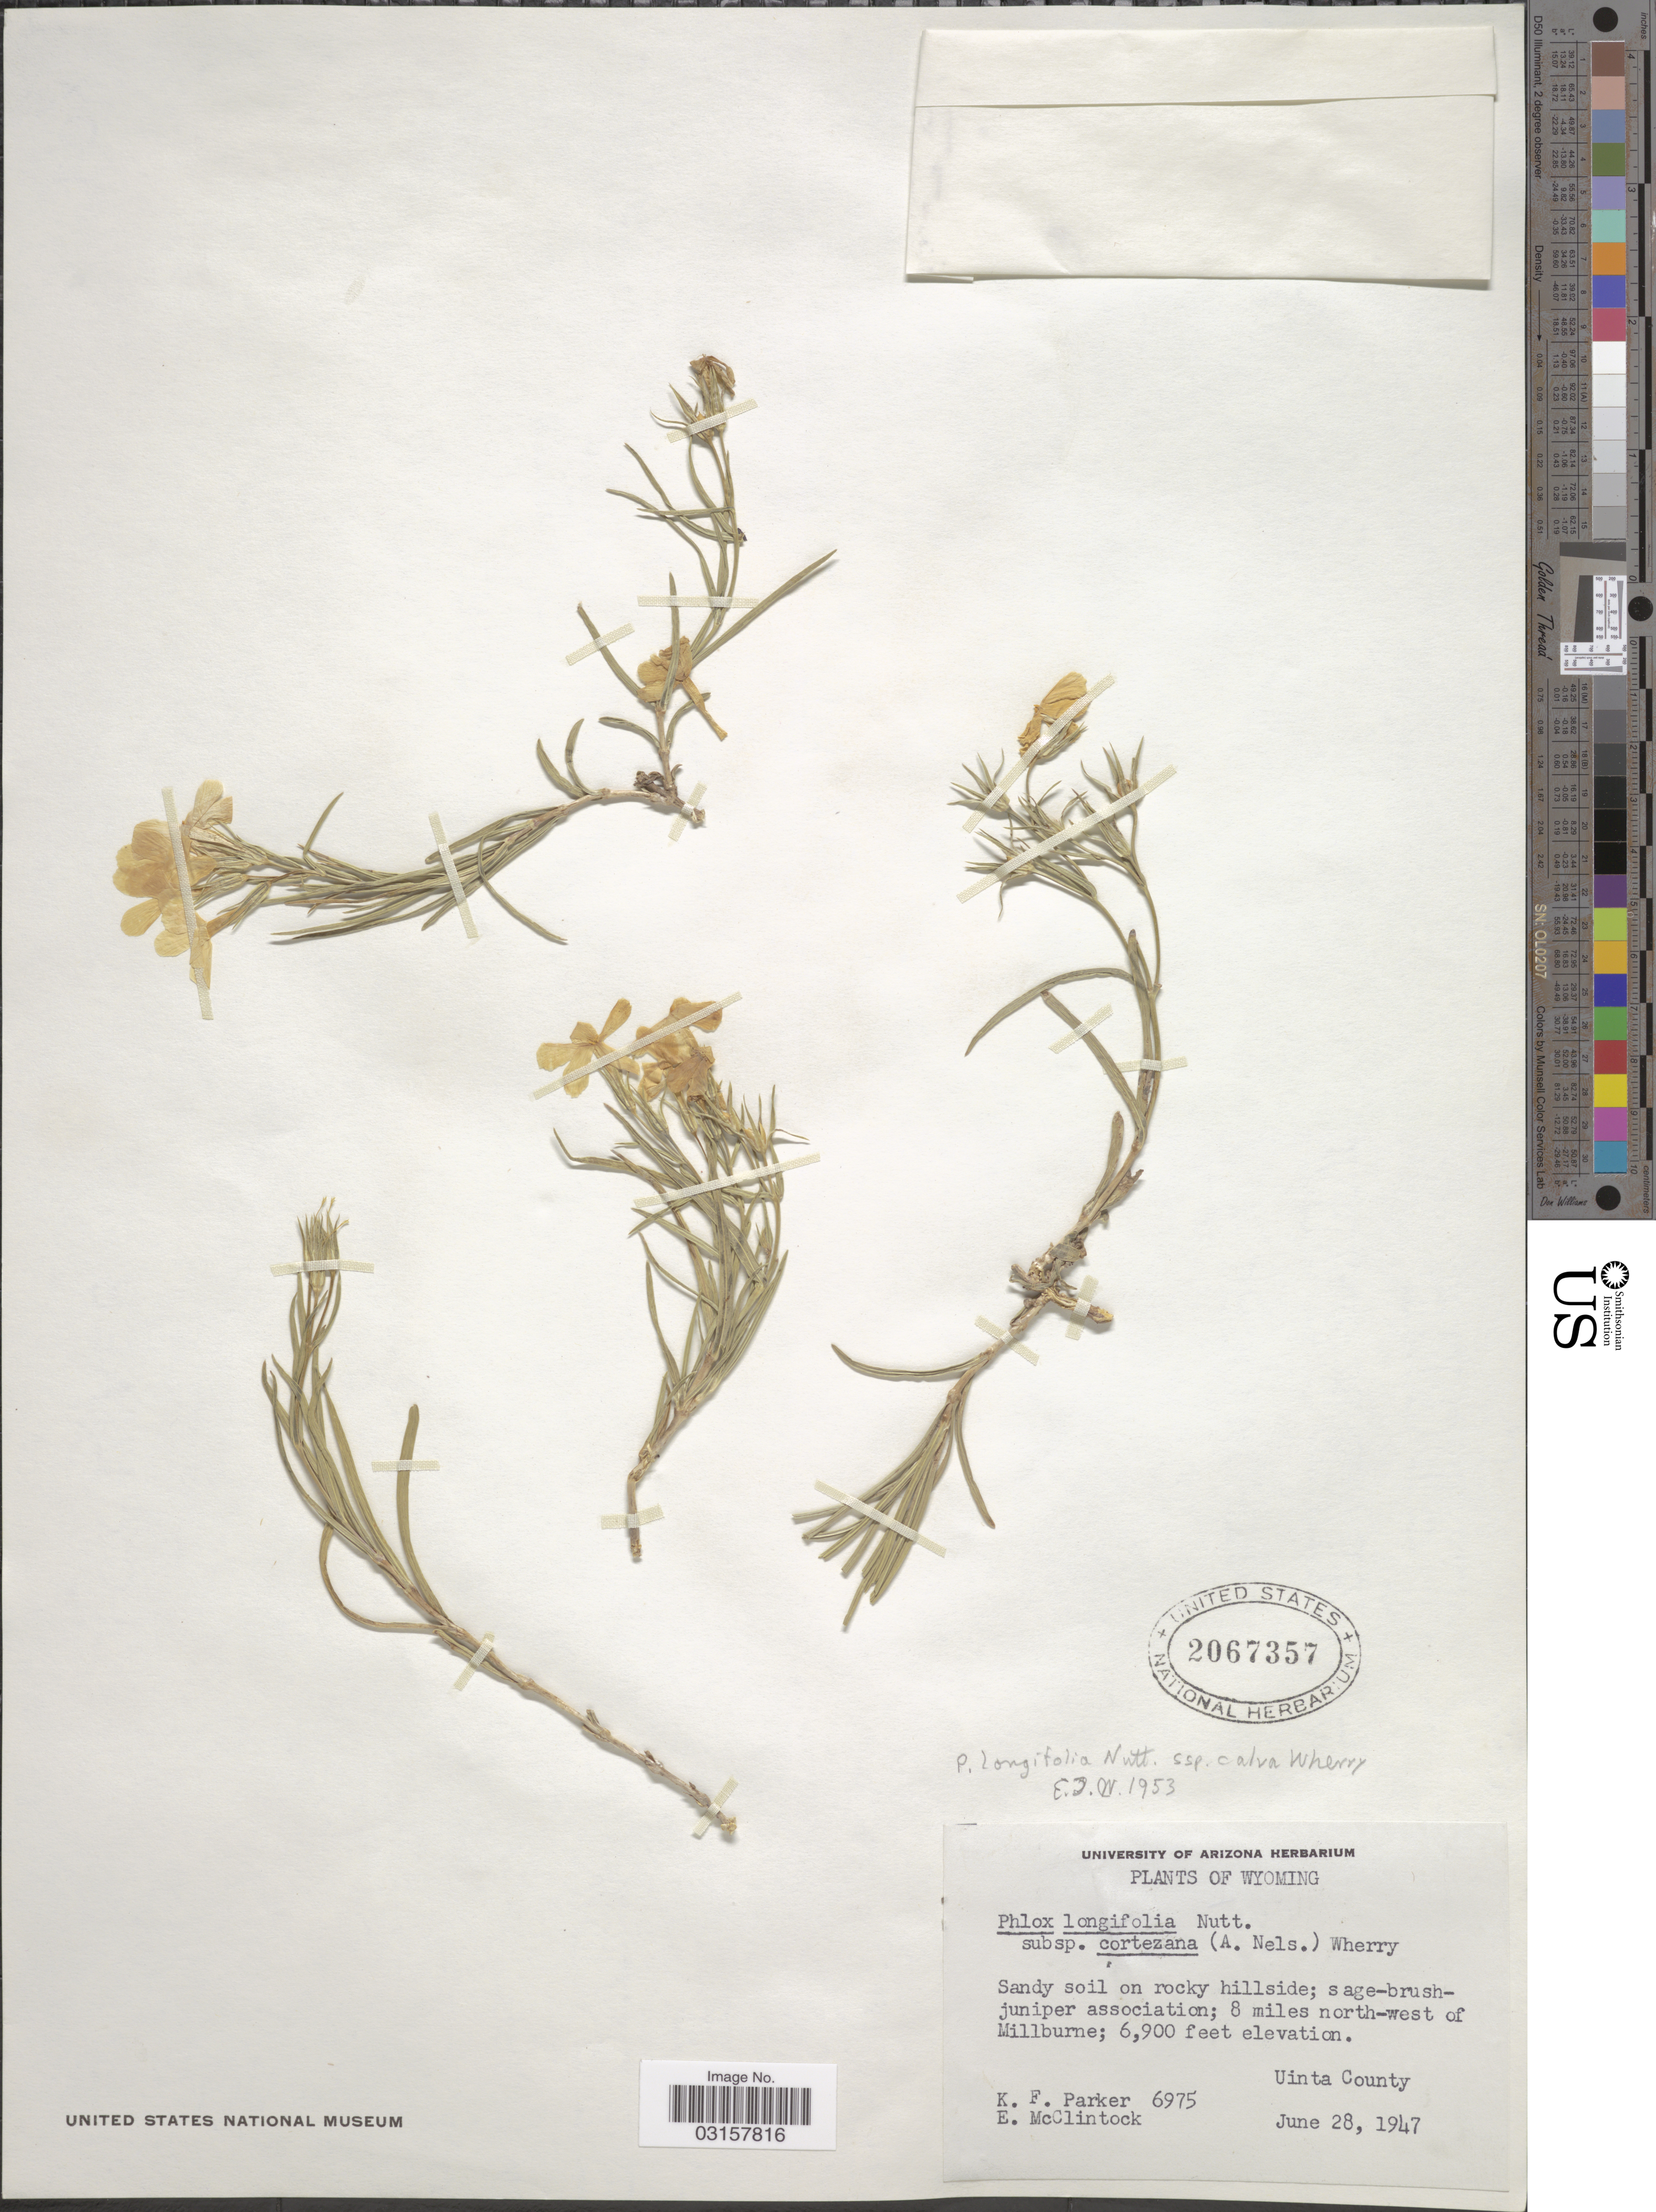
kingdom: Plantae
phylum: Tracheophyta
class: Magnoliopsida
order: Ericales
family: Polemoniaceae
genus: Phlox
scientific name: Phlox longifolia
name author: Nutt.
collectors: K. F. Parker & E. McClintock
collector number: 6975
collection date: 1947-06-28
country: United States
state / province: Wyoming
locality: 8 miles north-west of Millburne. Uinta County.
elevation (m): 2103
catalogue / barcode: US 2067357